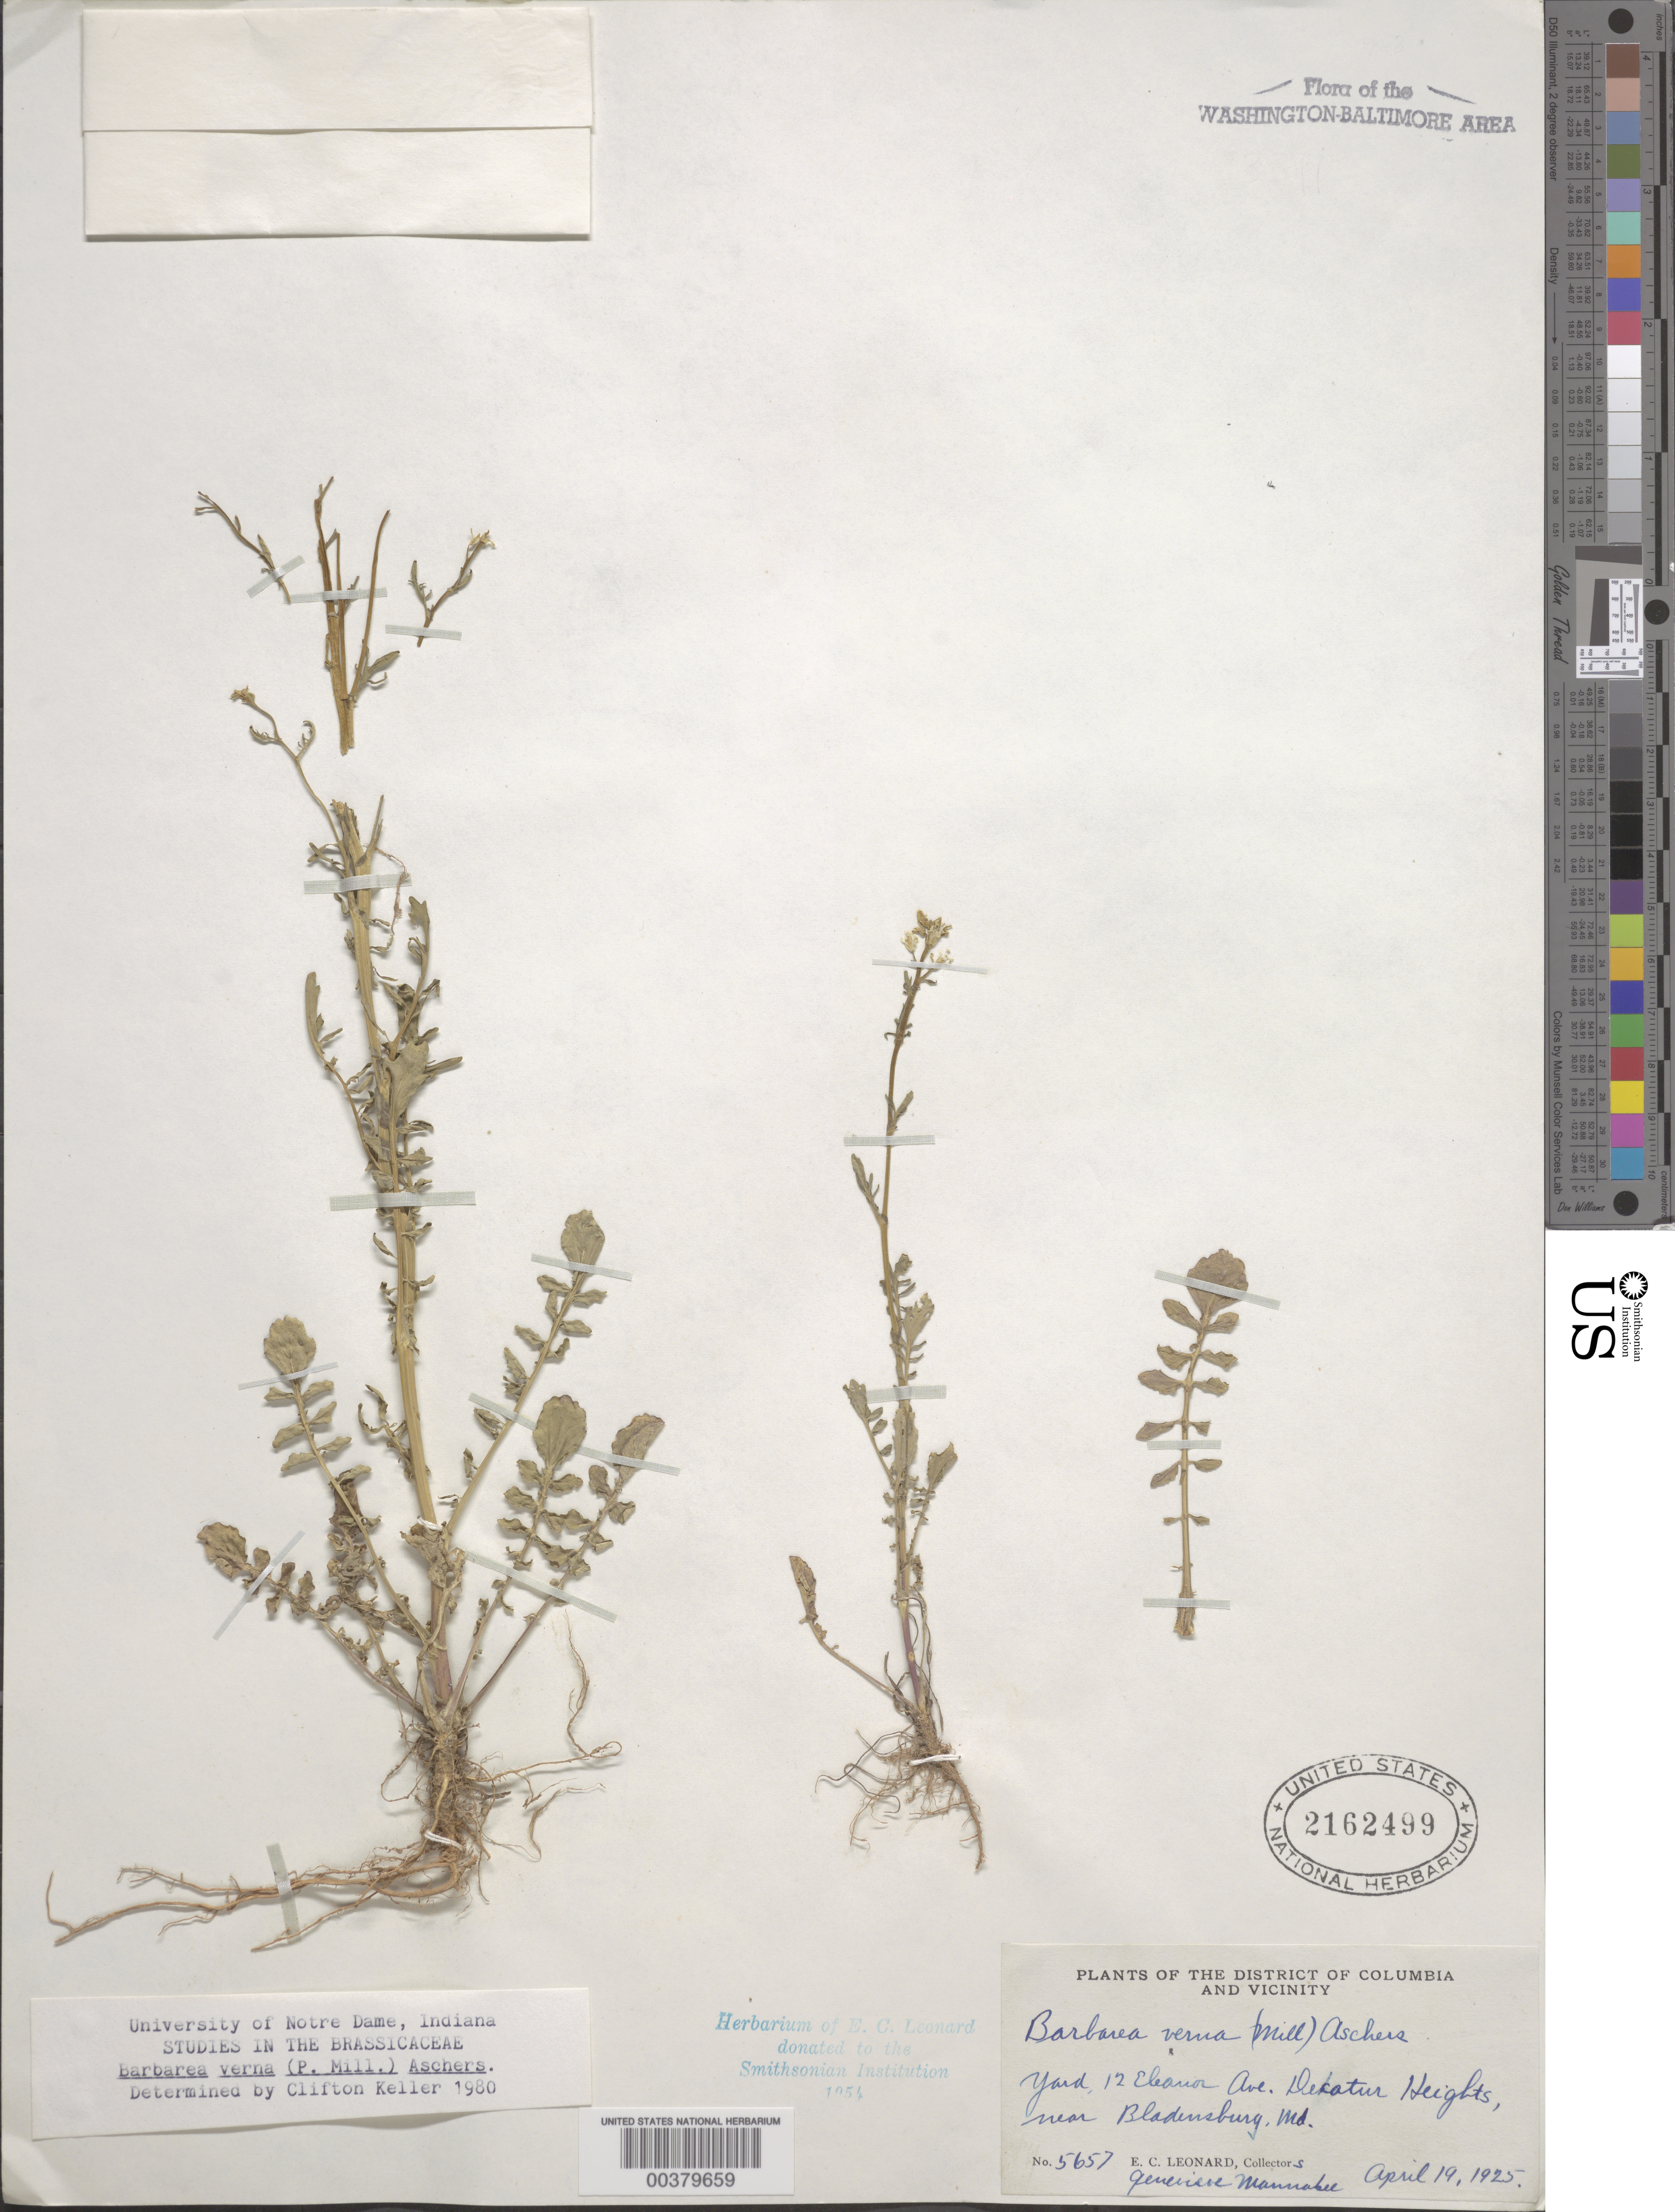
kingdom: Plantae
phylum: Tracheophyta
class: Magnoliopsida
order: Brassicales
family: Brassicaceae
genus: Barbarea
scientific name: Barbarea verna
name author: (Mill.) Asch.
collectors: E. C. Leonard & G. Mannahee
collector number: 5657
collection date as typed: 19 Apr 1925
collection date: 1925-04-19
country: United States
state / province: Maryland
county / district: Prince George's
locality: Decatur Heights, Bladensburg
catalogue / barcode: US 2162499